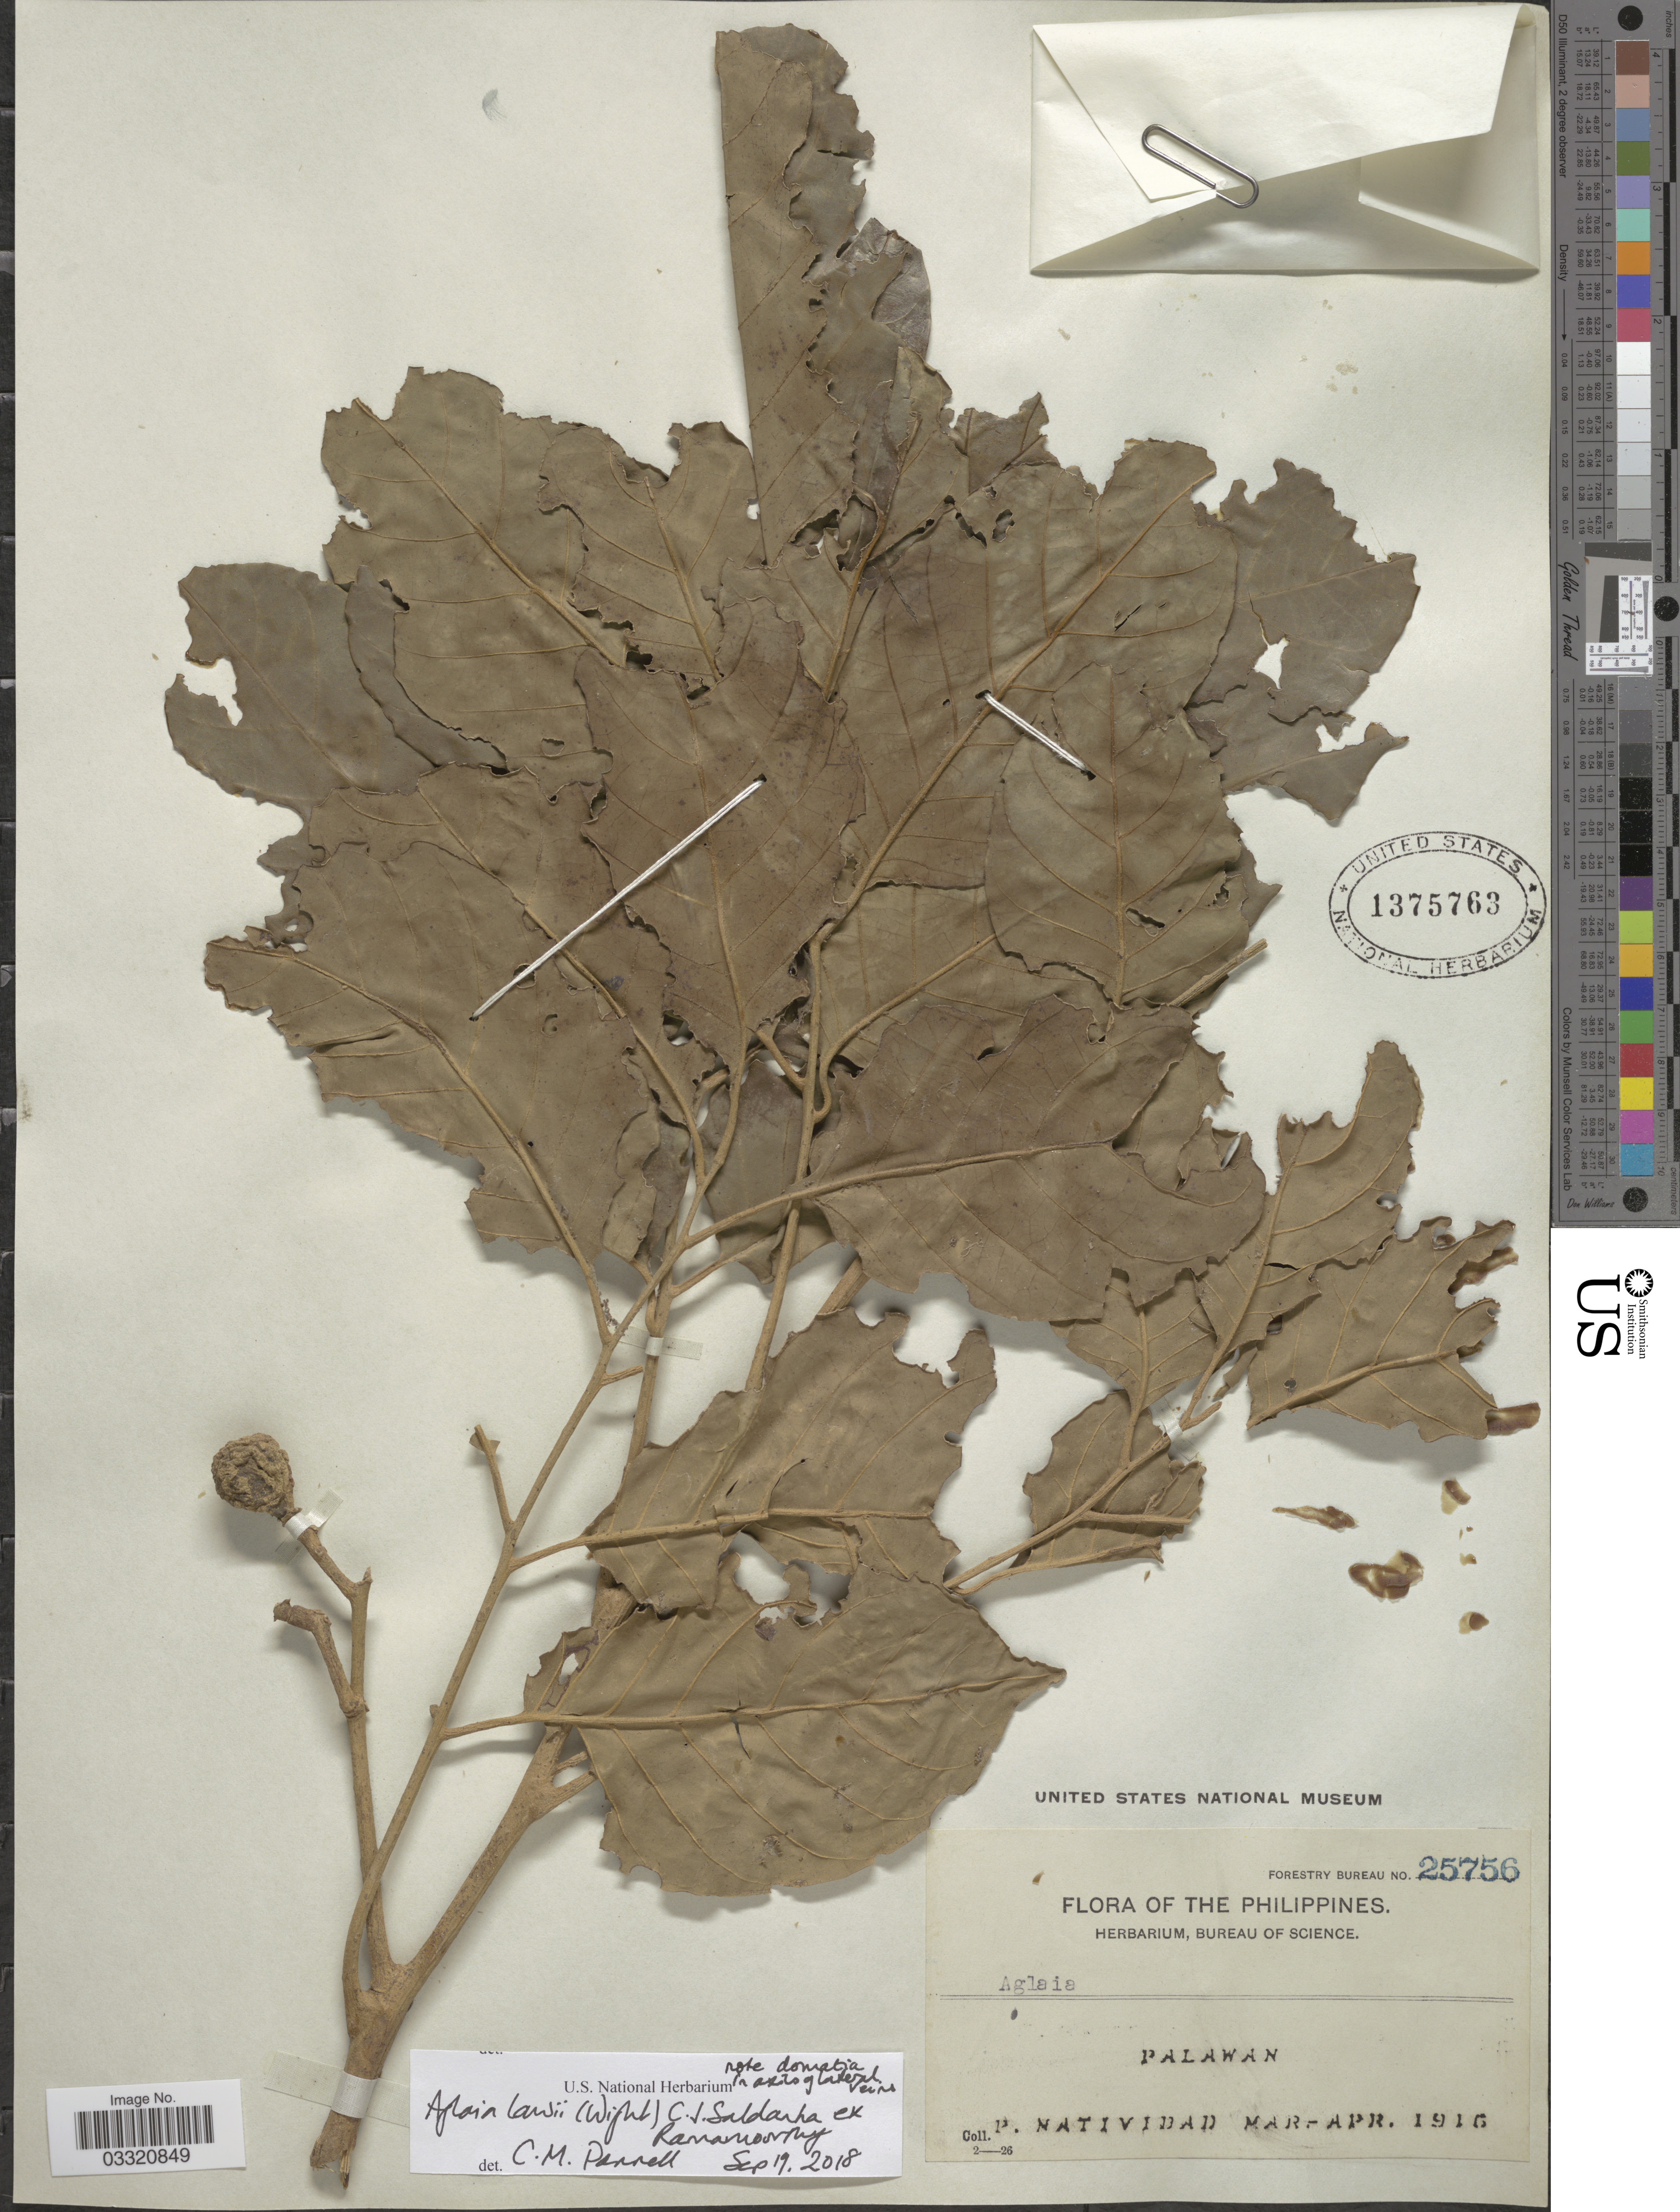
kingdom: Plantae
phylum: Tracheophyta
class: Magnoliopsida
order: Sapindales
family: Meliaceae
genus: Aglaia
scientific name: Aglaia lawii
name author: (Wight) C.J. Saldanha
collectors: P. Natividad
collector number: Forestry Bureau 25756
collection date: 1916-03/1916-04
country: Philippines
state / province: Mimaropa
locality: Palawan.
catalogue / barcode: US 1375763